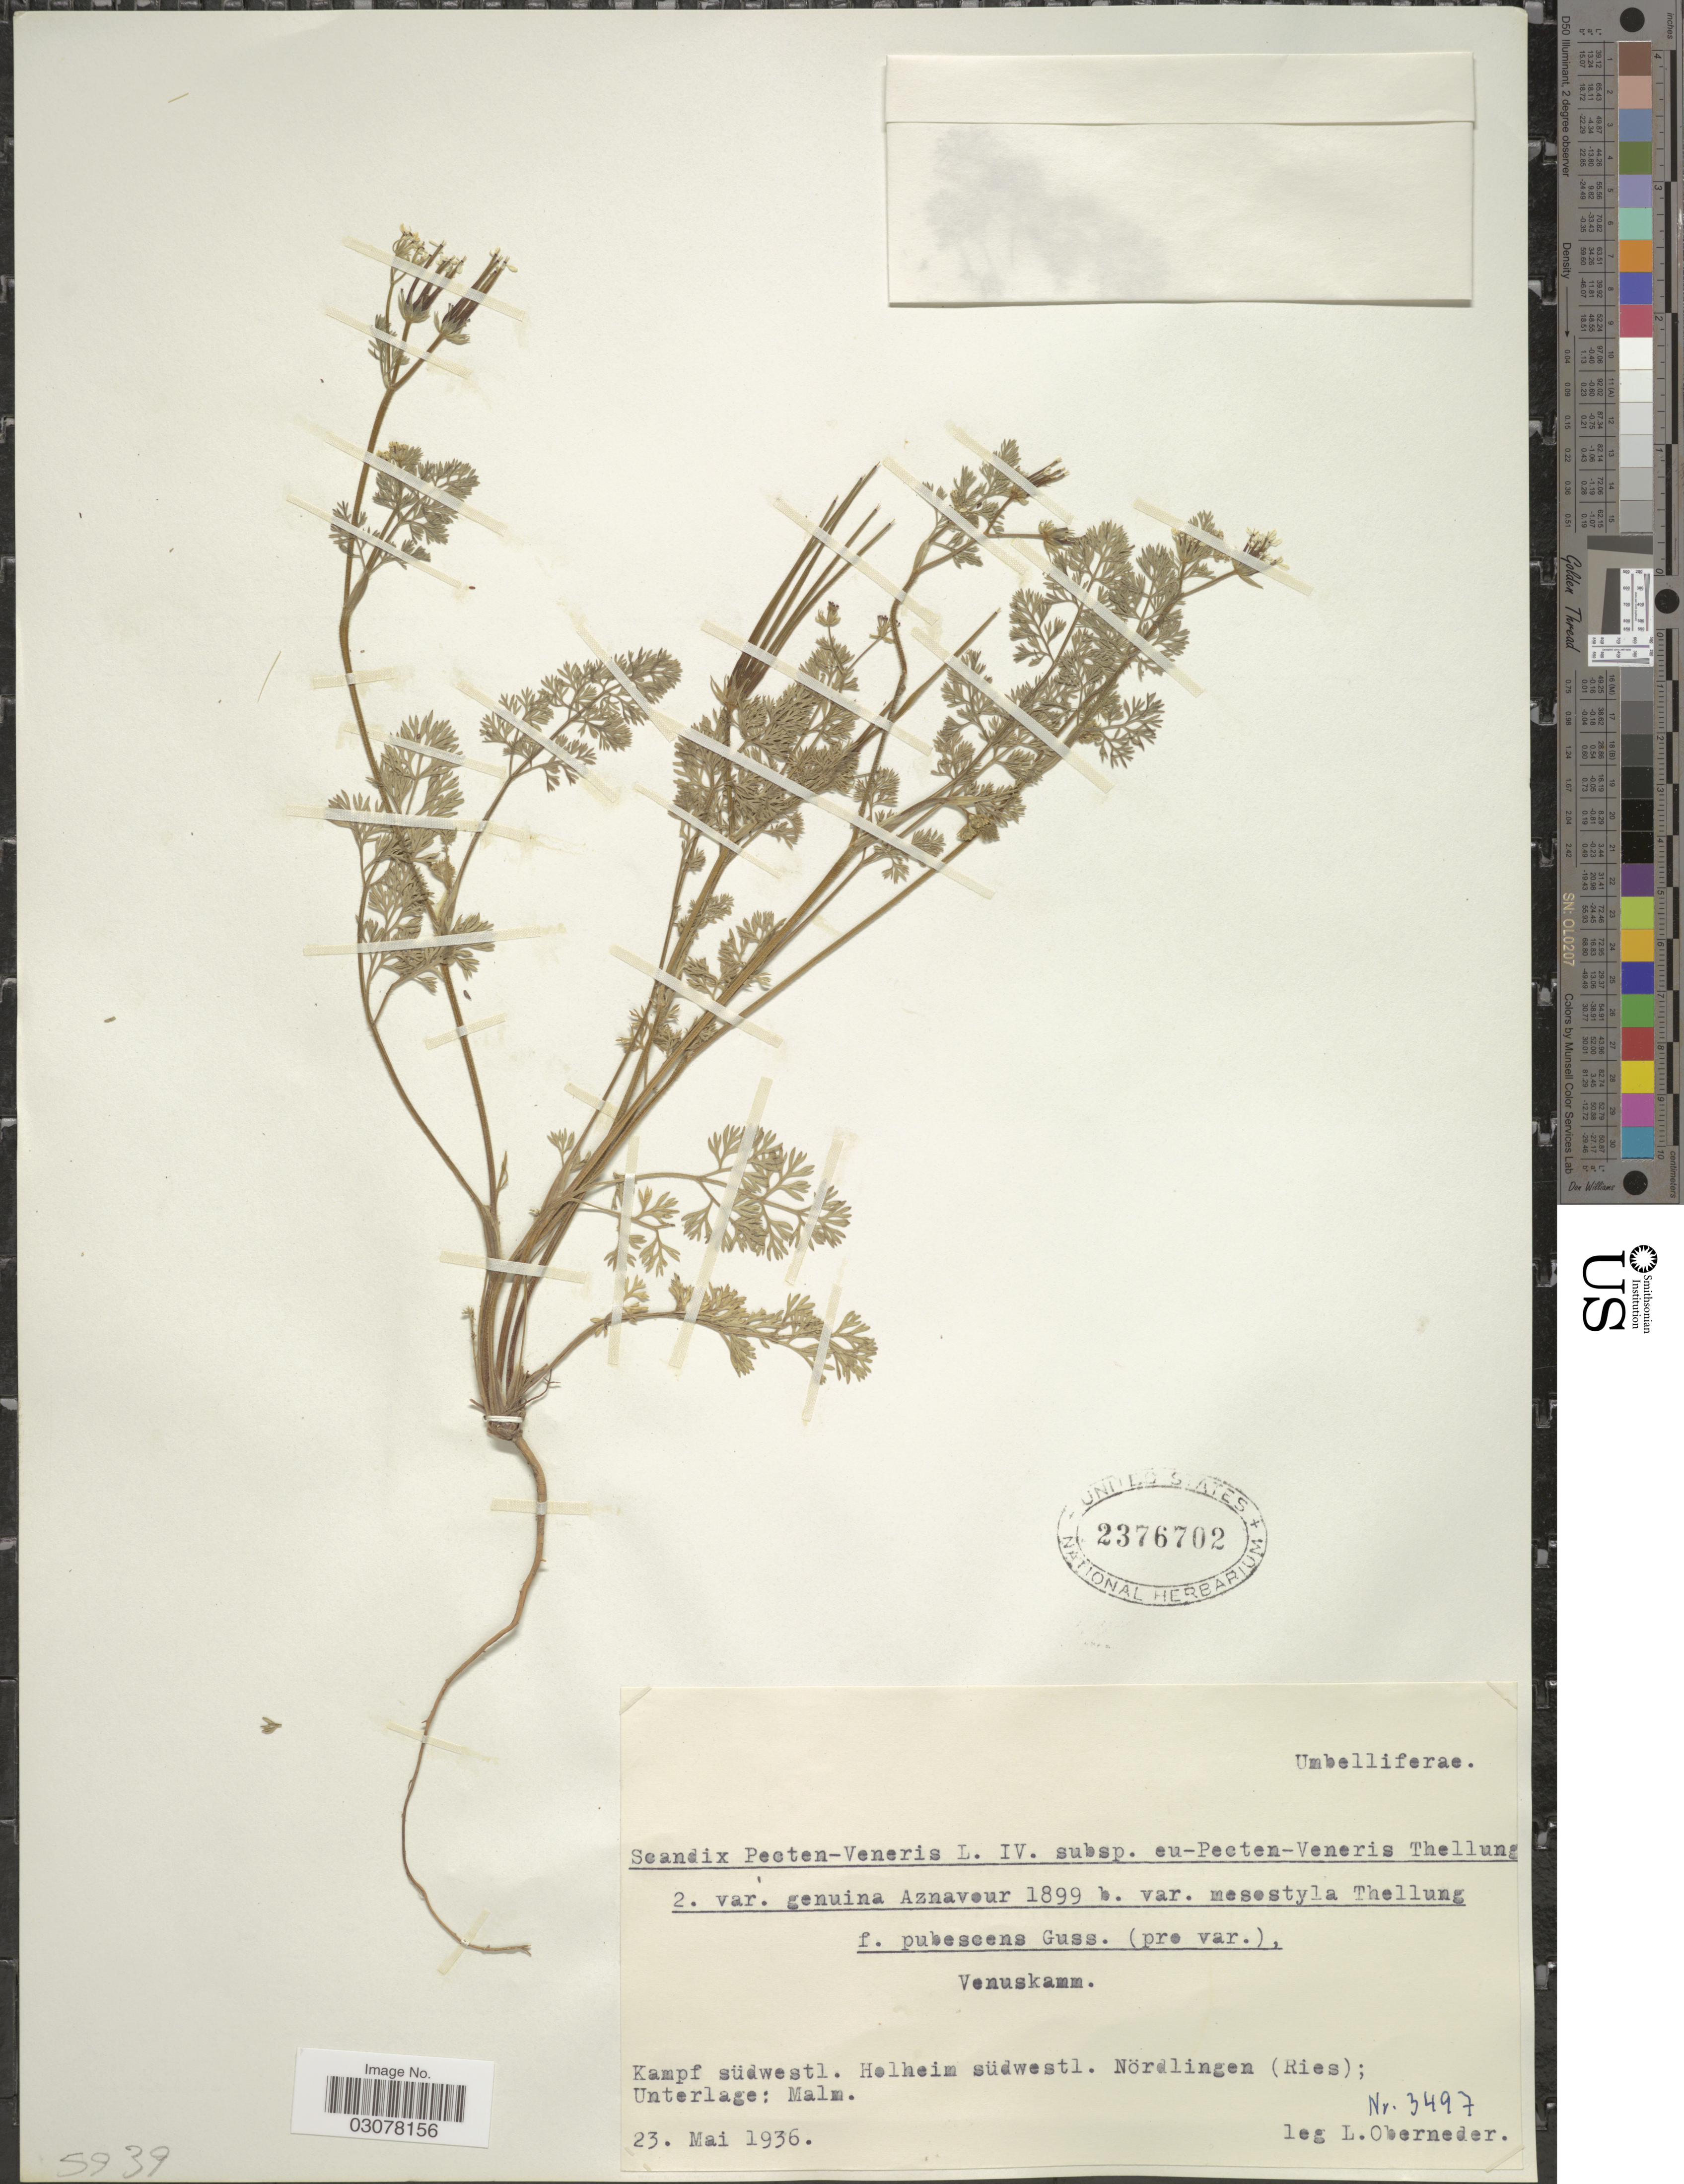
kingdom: Plantae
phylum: Tracheophyta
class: Magnoliopsida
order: Apiales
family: Apiaceae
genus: Scandix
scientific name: Scandix pecten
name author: Scop.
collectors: L. Oberneder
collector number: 3497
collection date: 1936-05-23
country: Germany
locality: Kampf südwestl. Holheim südwestl. Nördlingen (Ries); Unterlage: Malm.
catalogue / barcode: US 2376702